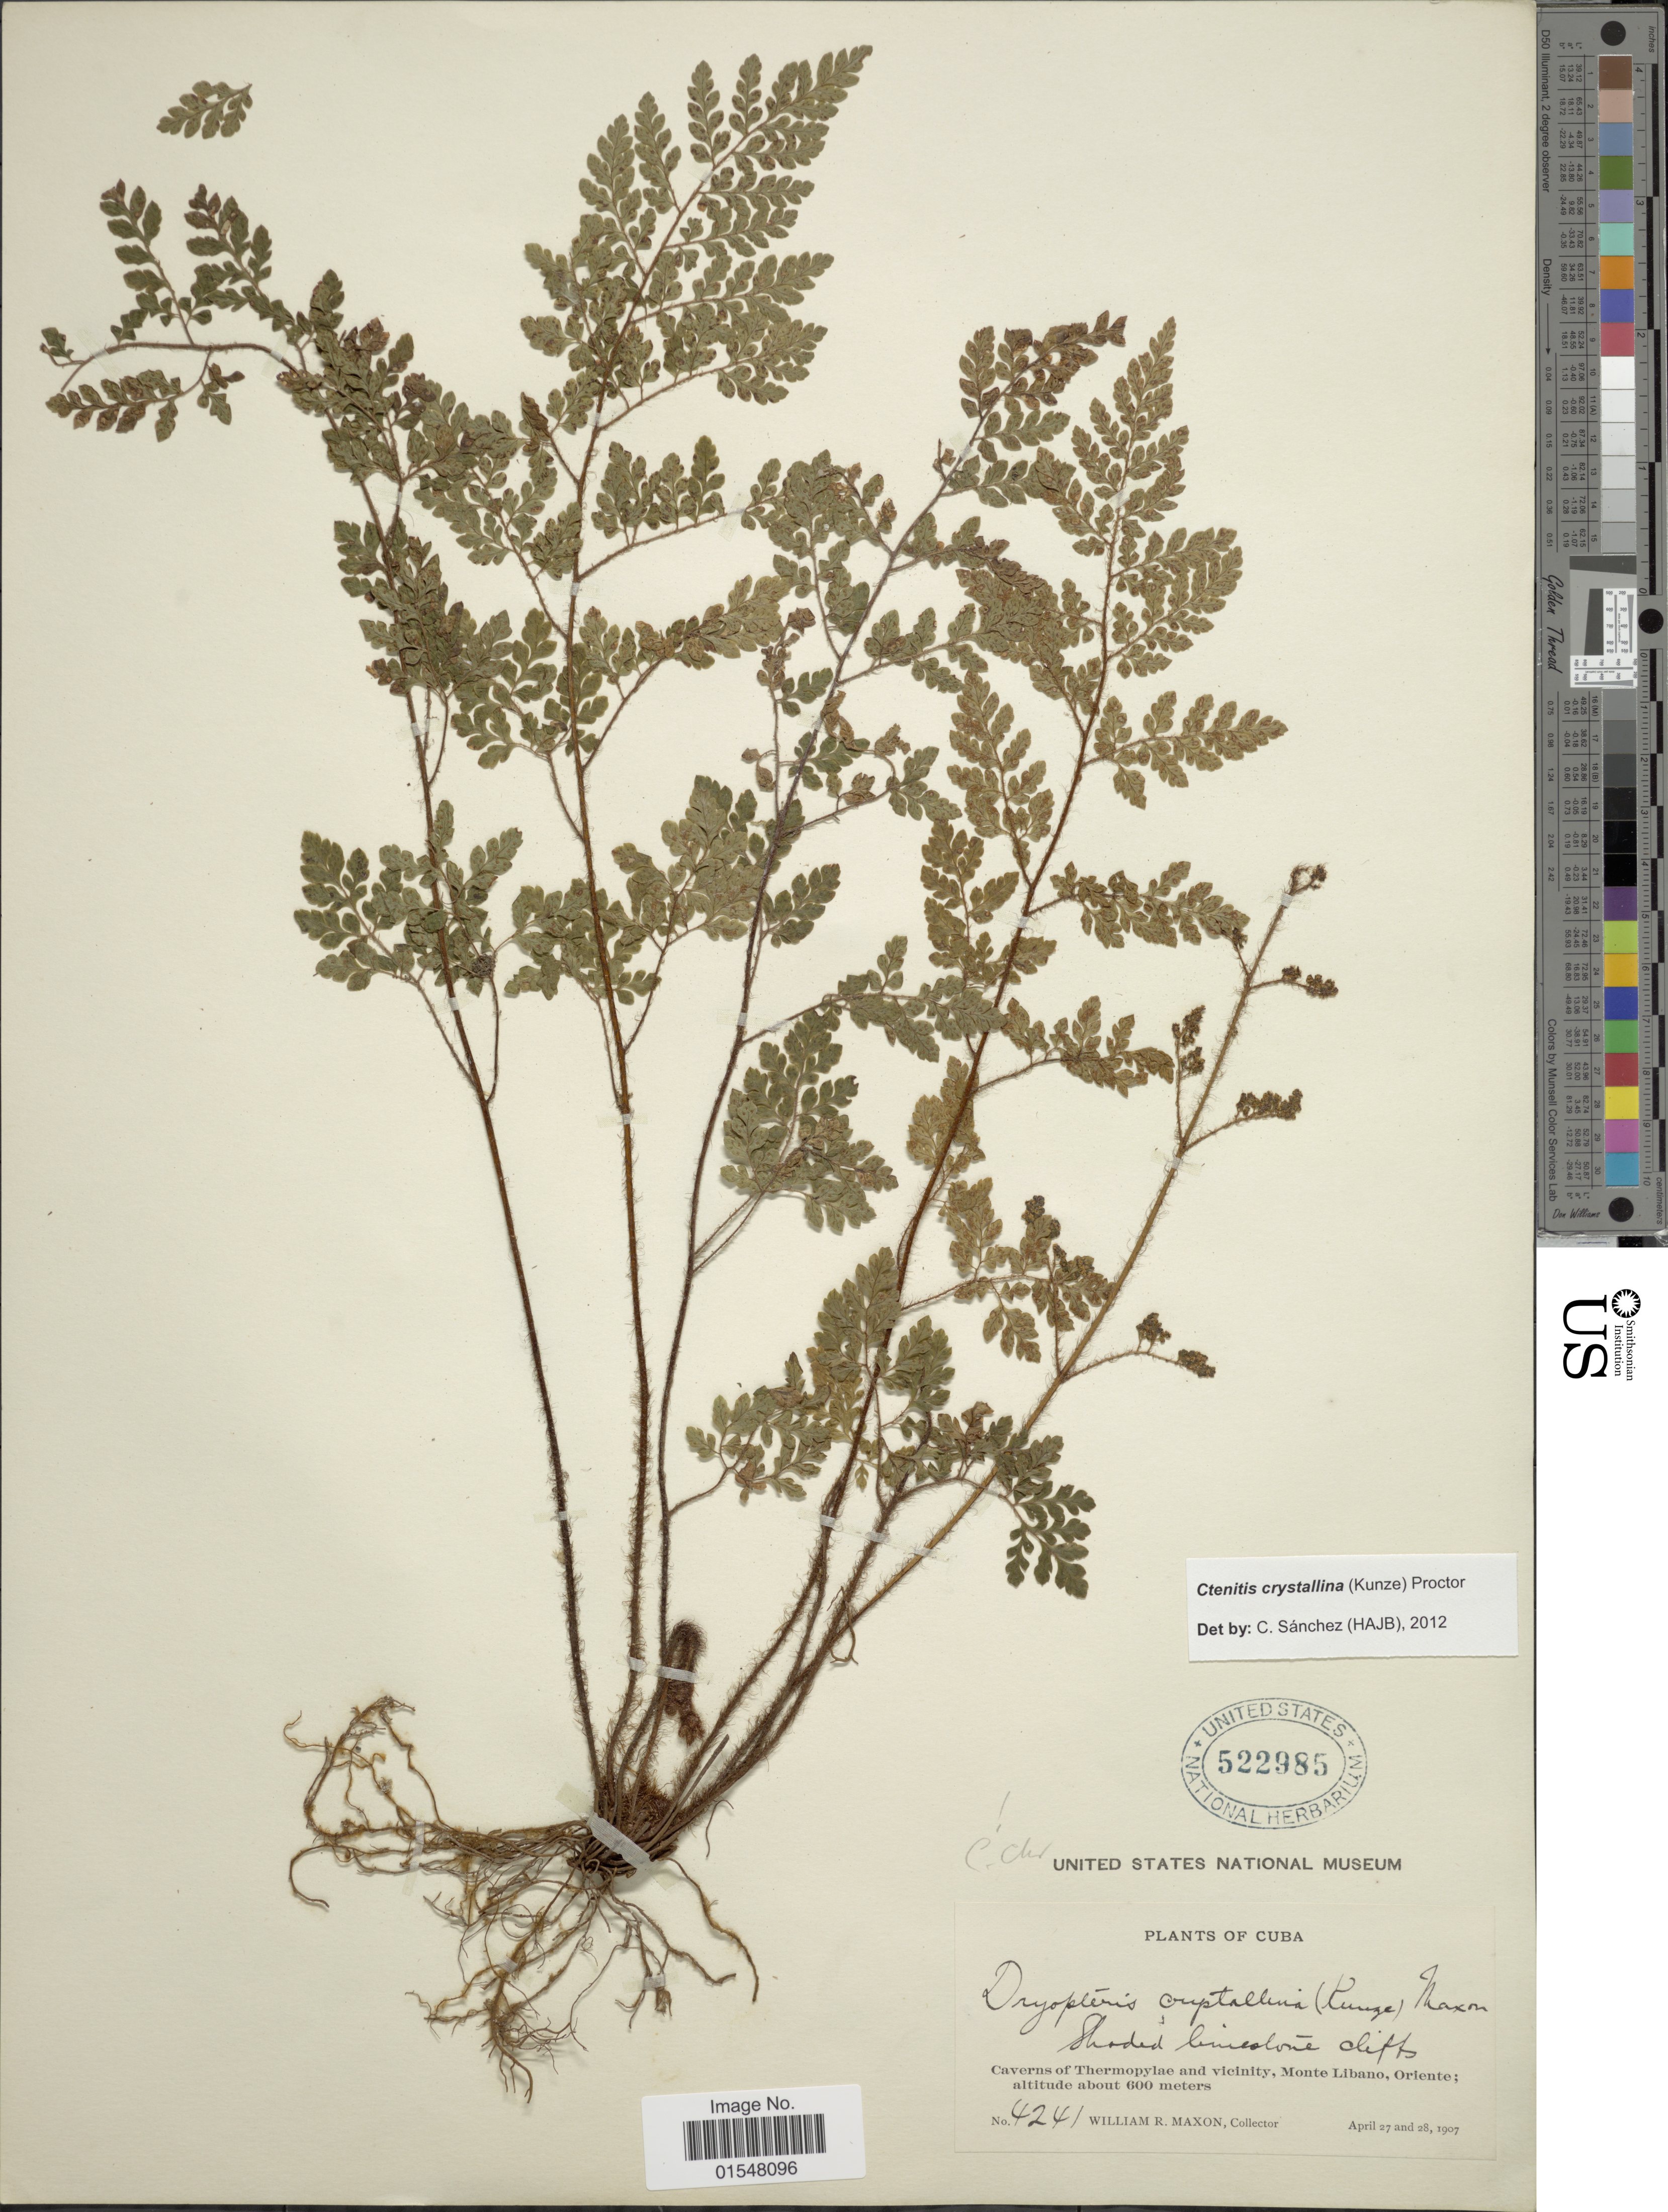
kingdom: Plantae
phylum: Tracheophyta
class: Polypodiopsida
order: Polypodiales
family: Dryopteridaceae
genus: Ctenitis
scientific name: Ctenitis crystallina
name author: (Kunze) Proctor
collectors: W. R. Maxon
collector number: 4241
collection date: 1907-04-27/1907-04-28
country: Cuba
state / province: Oriente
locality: Caverns of Thermopylae and vicinity, Monte Libano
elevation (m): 600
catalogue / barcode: US 522985